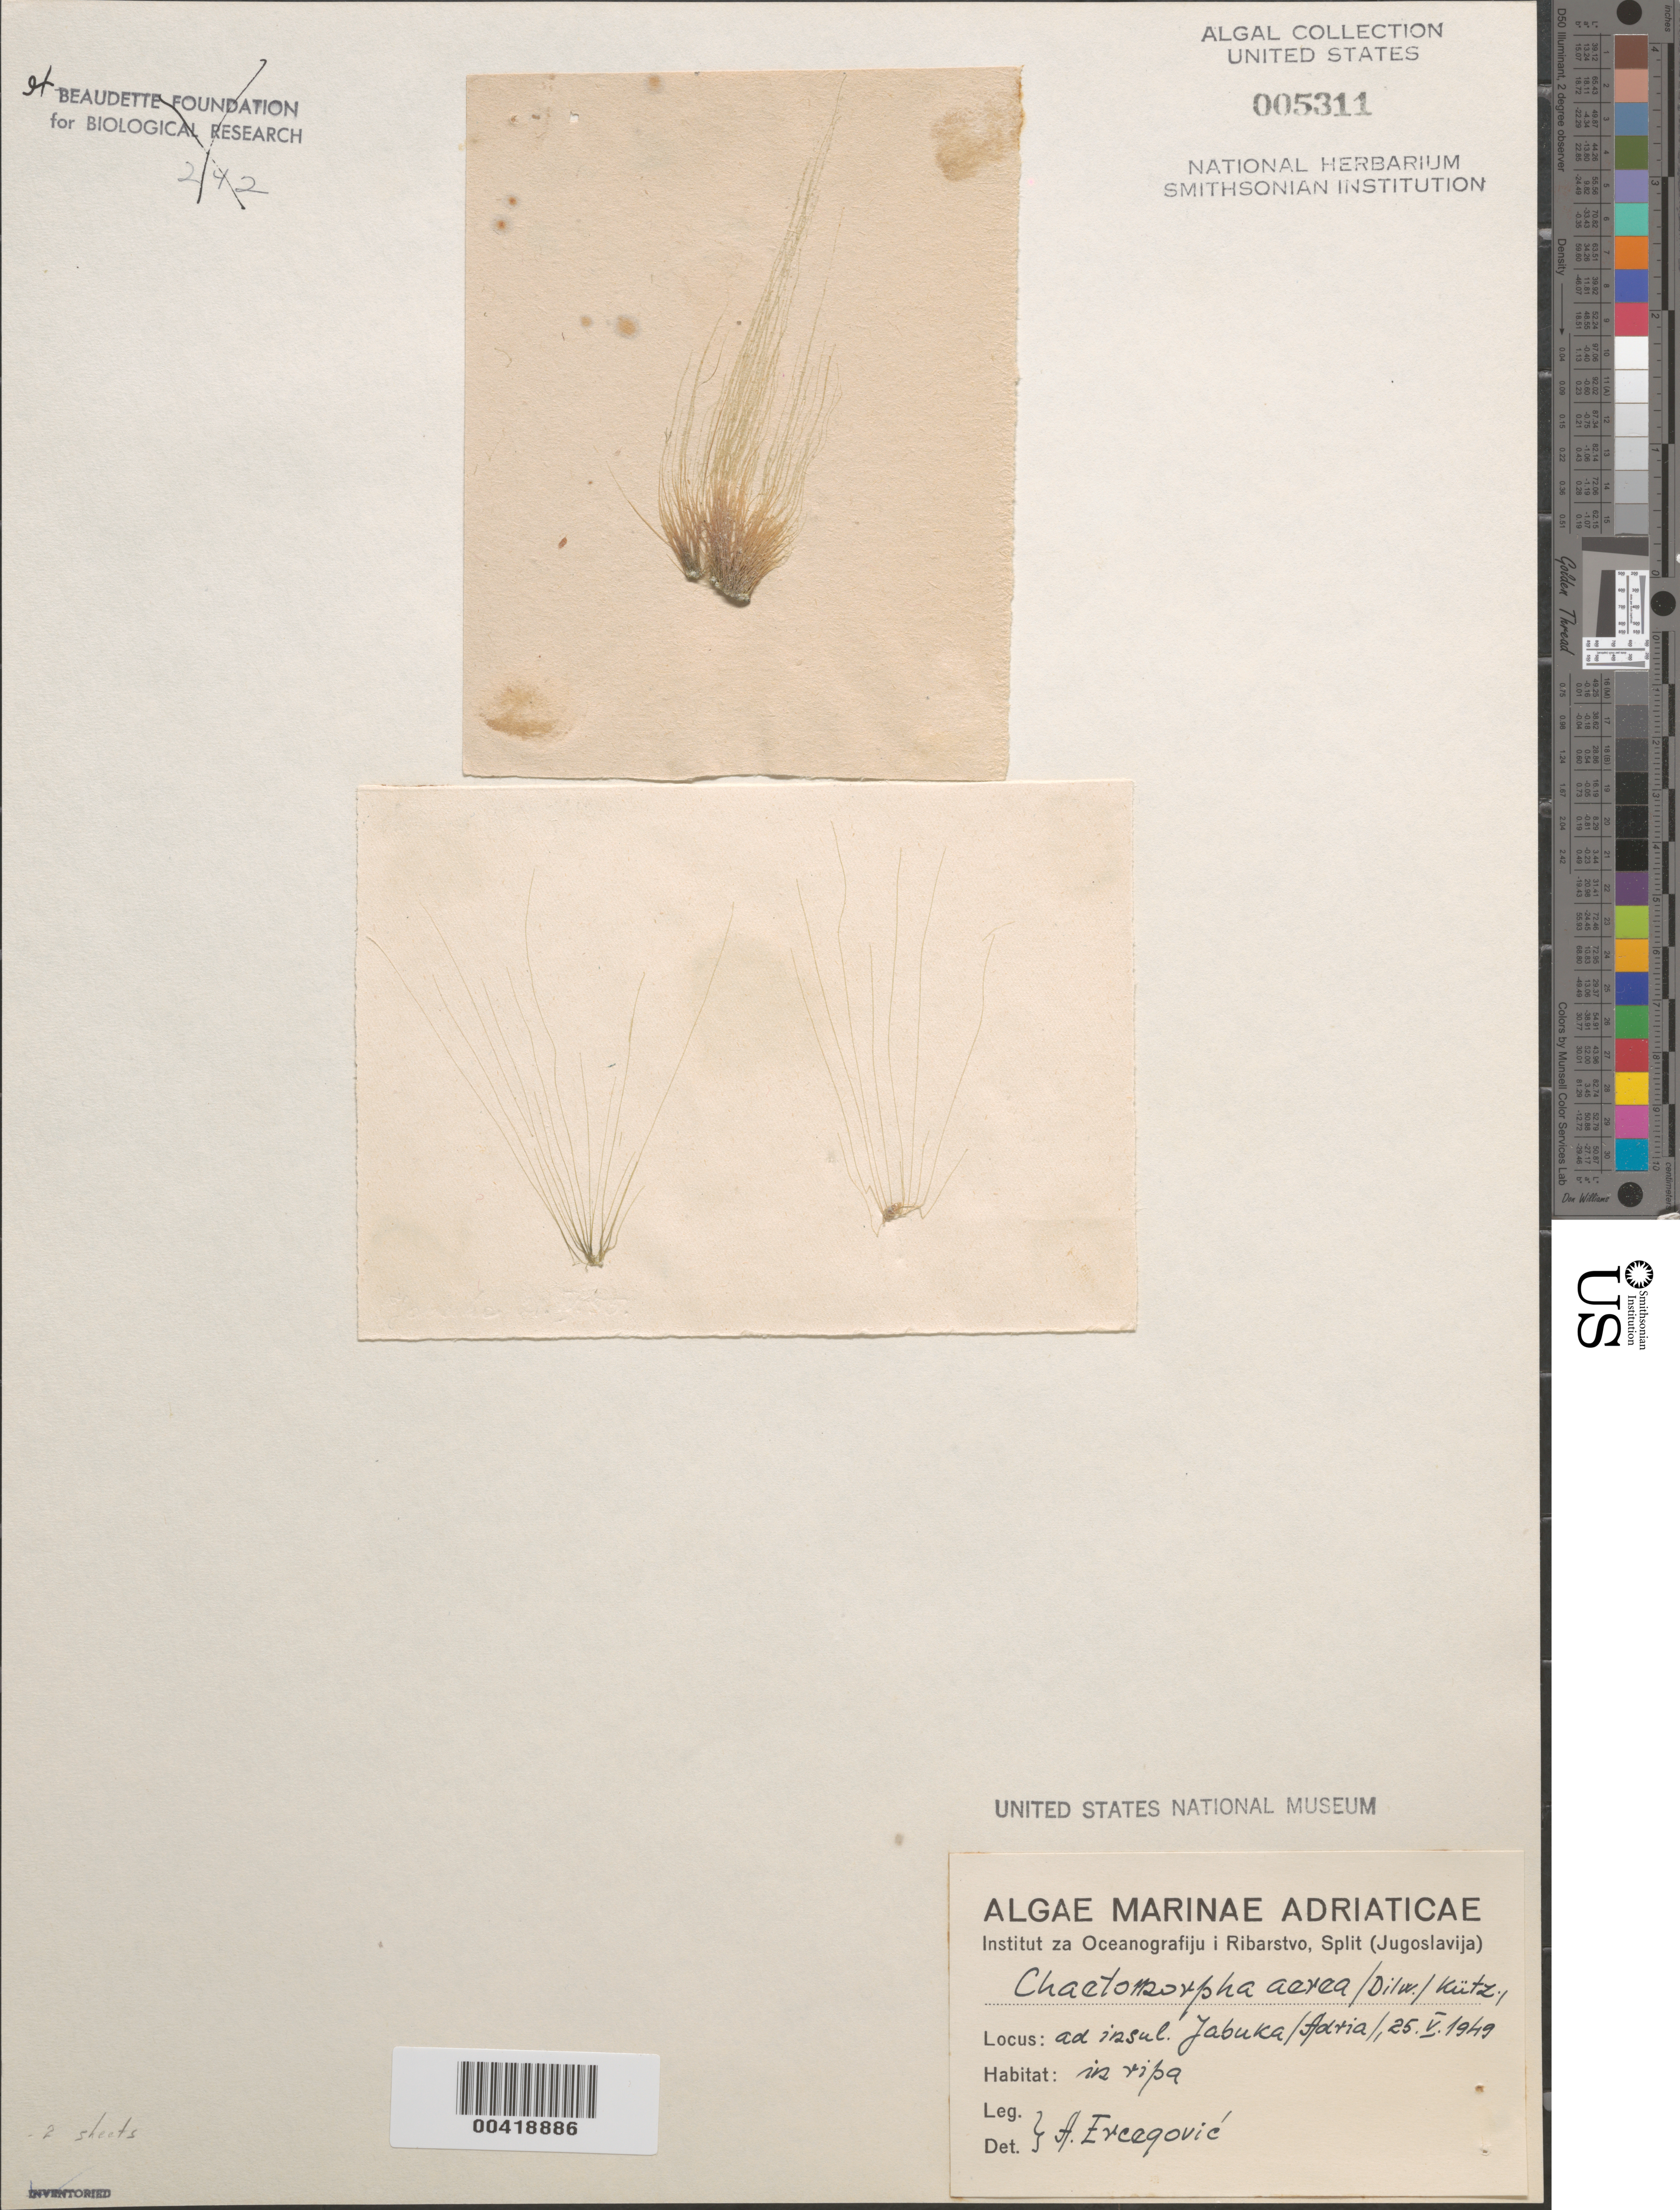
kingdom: Plantae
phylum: Chlorophyta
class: Ulvophyceae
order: Cladophorales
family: Cladophoraceae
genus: Chaetomorpha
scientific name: Chaetomorpha aerea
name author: (Dillwyn) Kütz.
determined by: Ercegovic, A.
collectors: A. Ercegovic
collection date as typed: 25 May 1949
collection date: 1949-05-25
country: Croatia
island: Jabuka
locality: Adriatic Sea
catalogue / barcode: US 5311